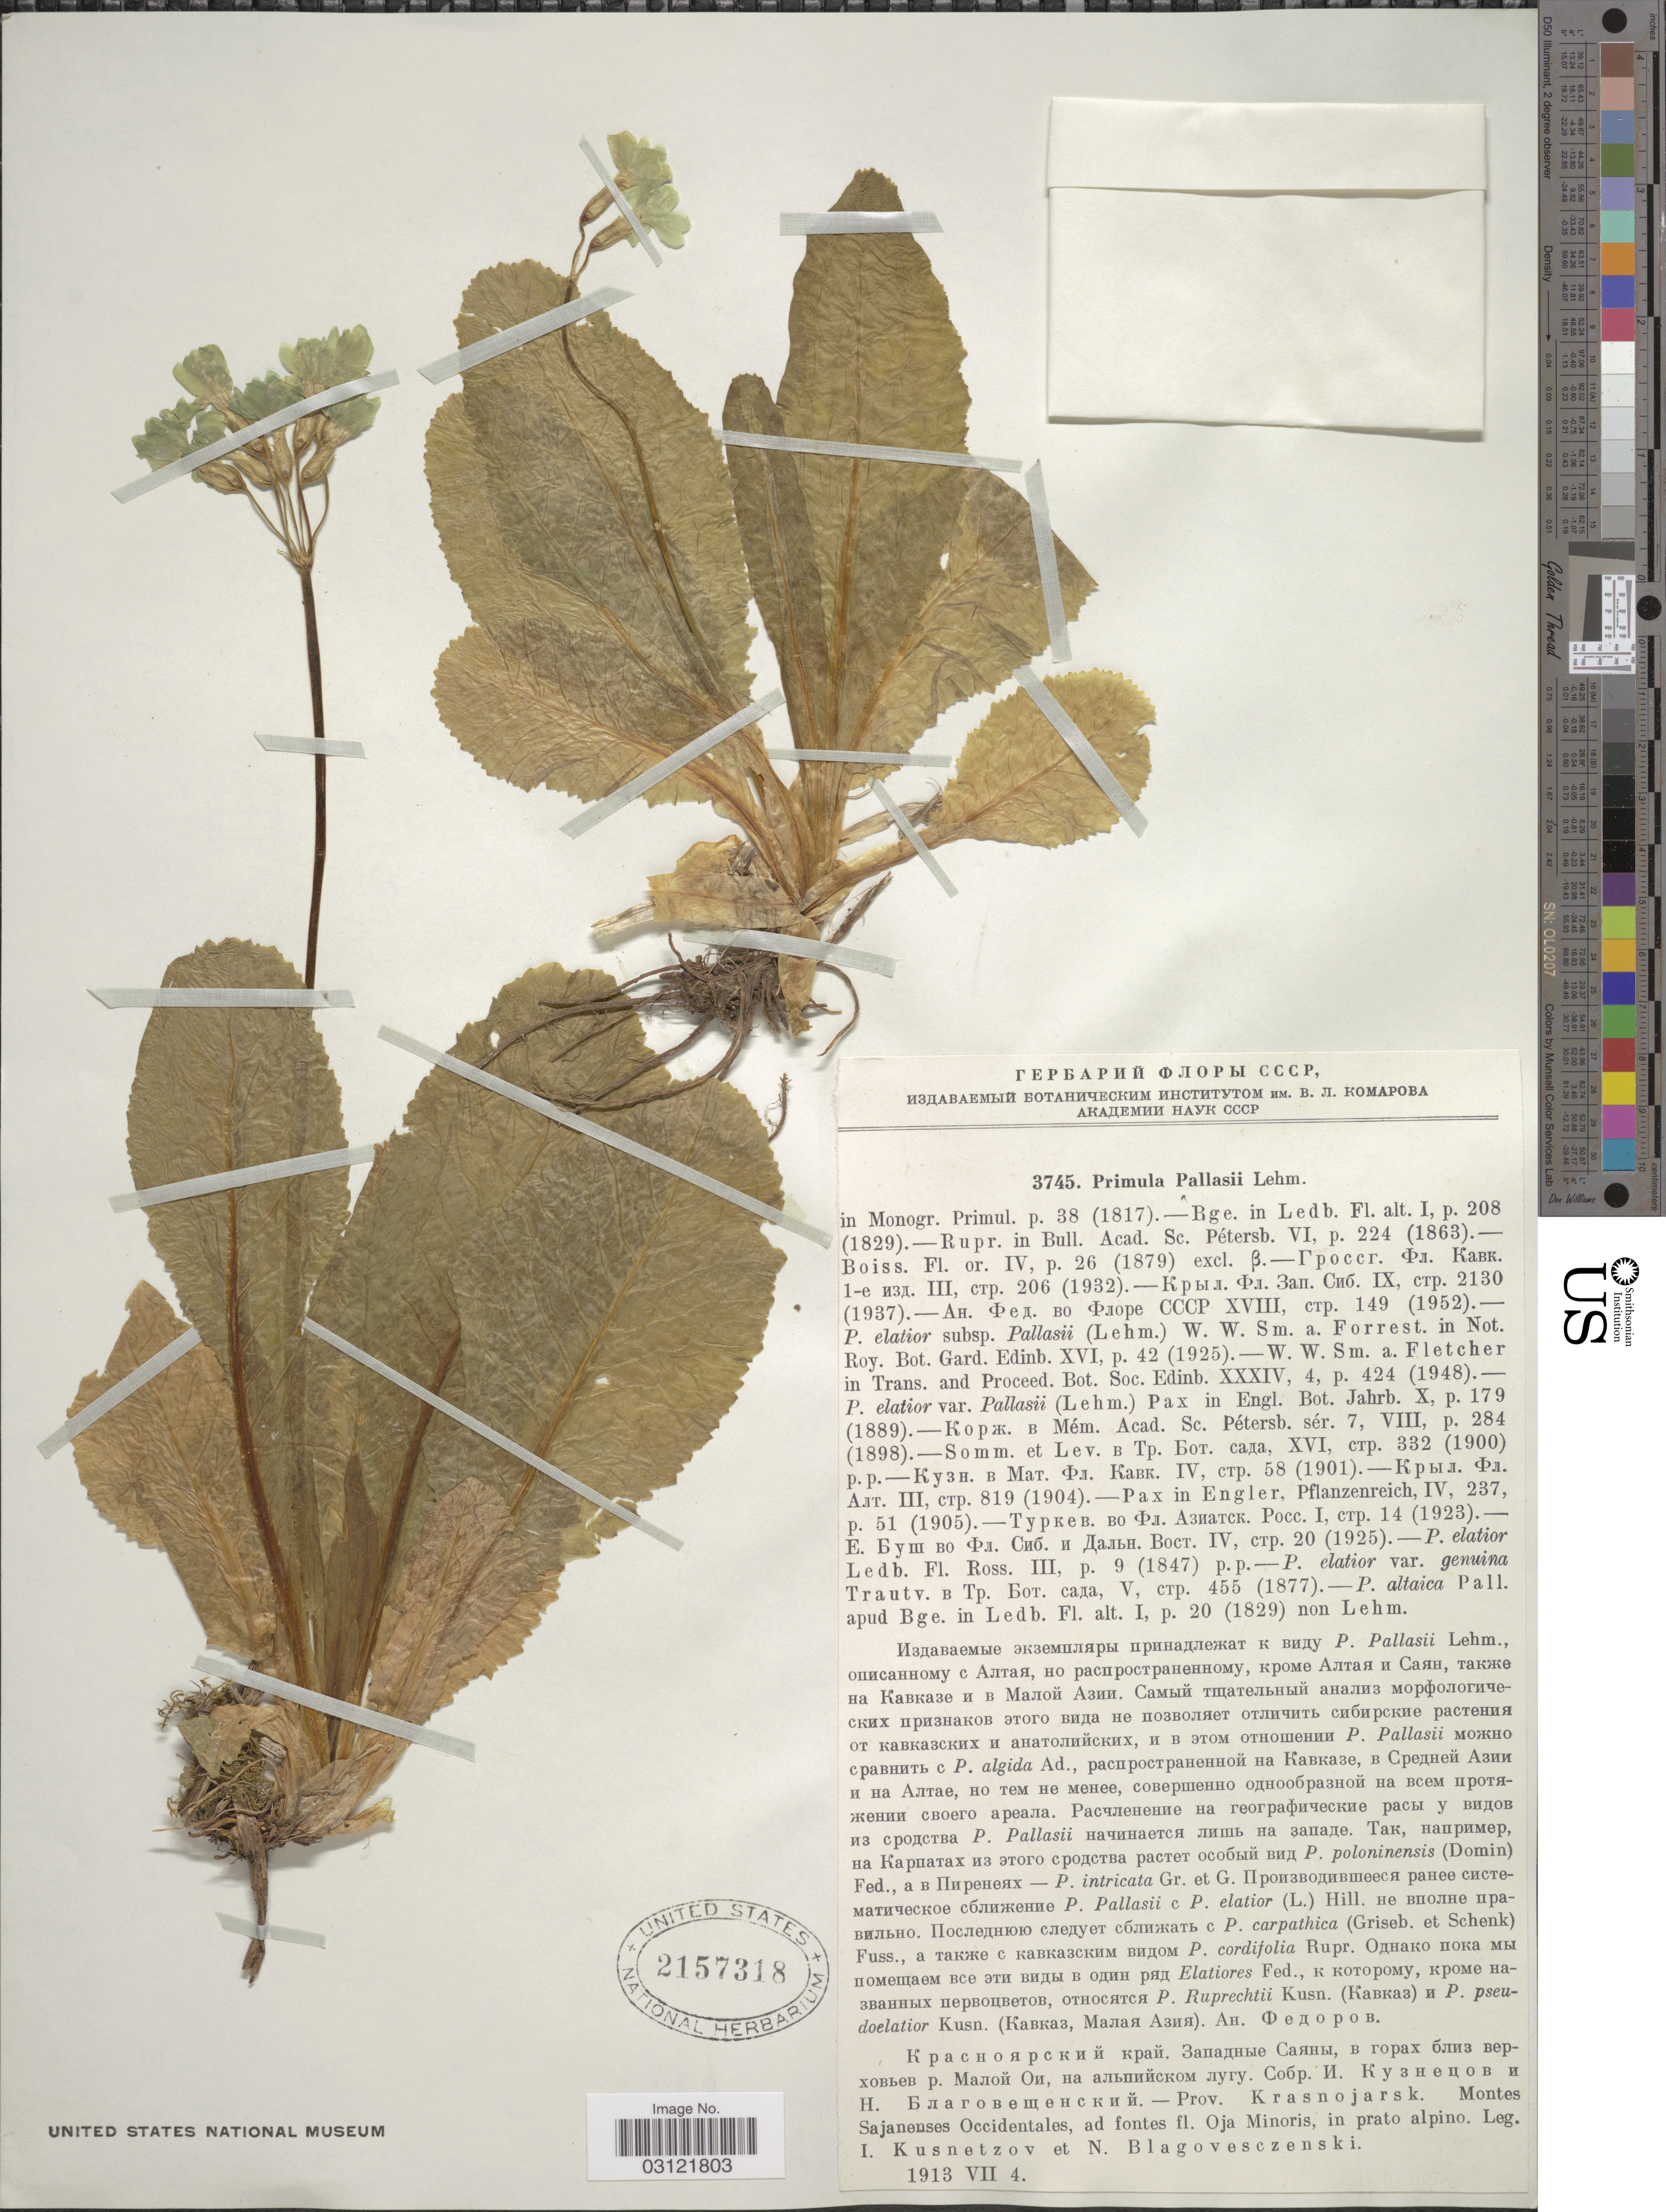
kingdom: Plantae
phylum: Tracheophyta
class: Magnoliopsida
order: Ericales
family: Primulaceae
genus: Primula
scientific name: Primula pallasii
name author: Lehm.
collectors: I. Kusnetzov & N. Blagovesczenski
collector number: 3745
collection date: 1913-07-04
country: Russian Federation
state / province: Krasnoyarsk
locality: Prov. Kransojarsk. Montes Sajanenses Occidentales, ad. fontes fl. Oja Minoris, in prato alpino.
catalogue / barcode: US 2157318